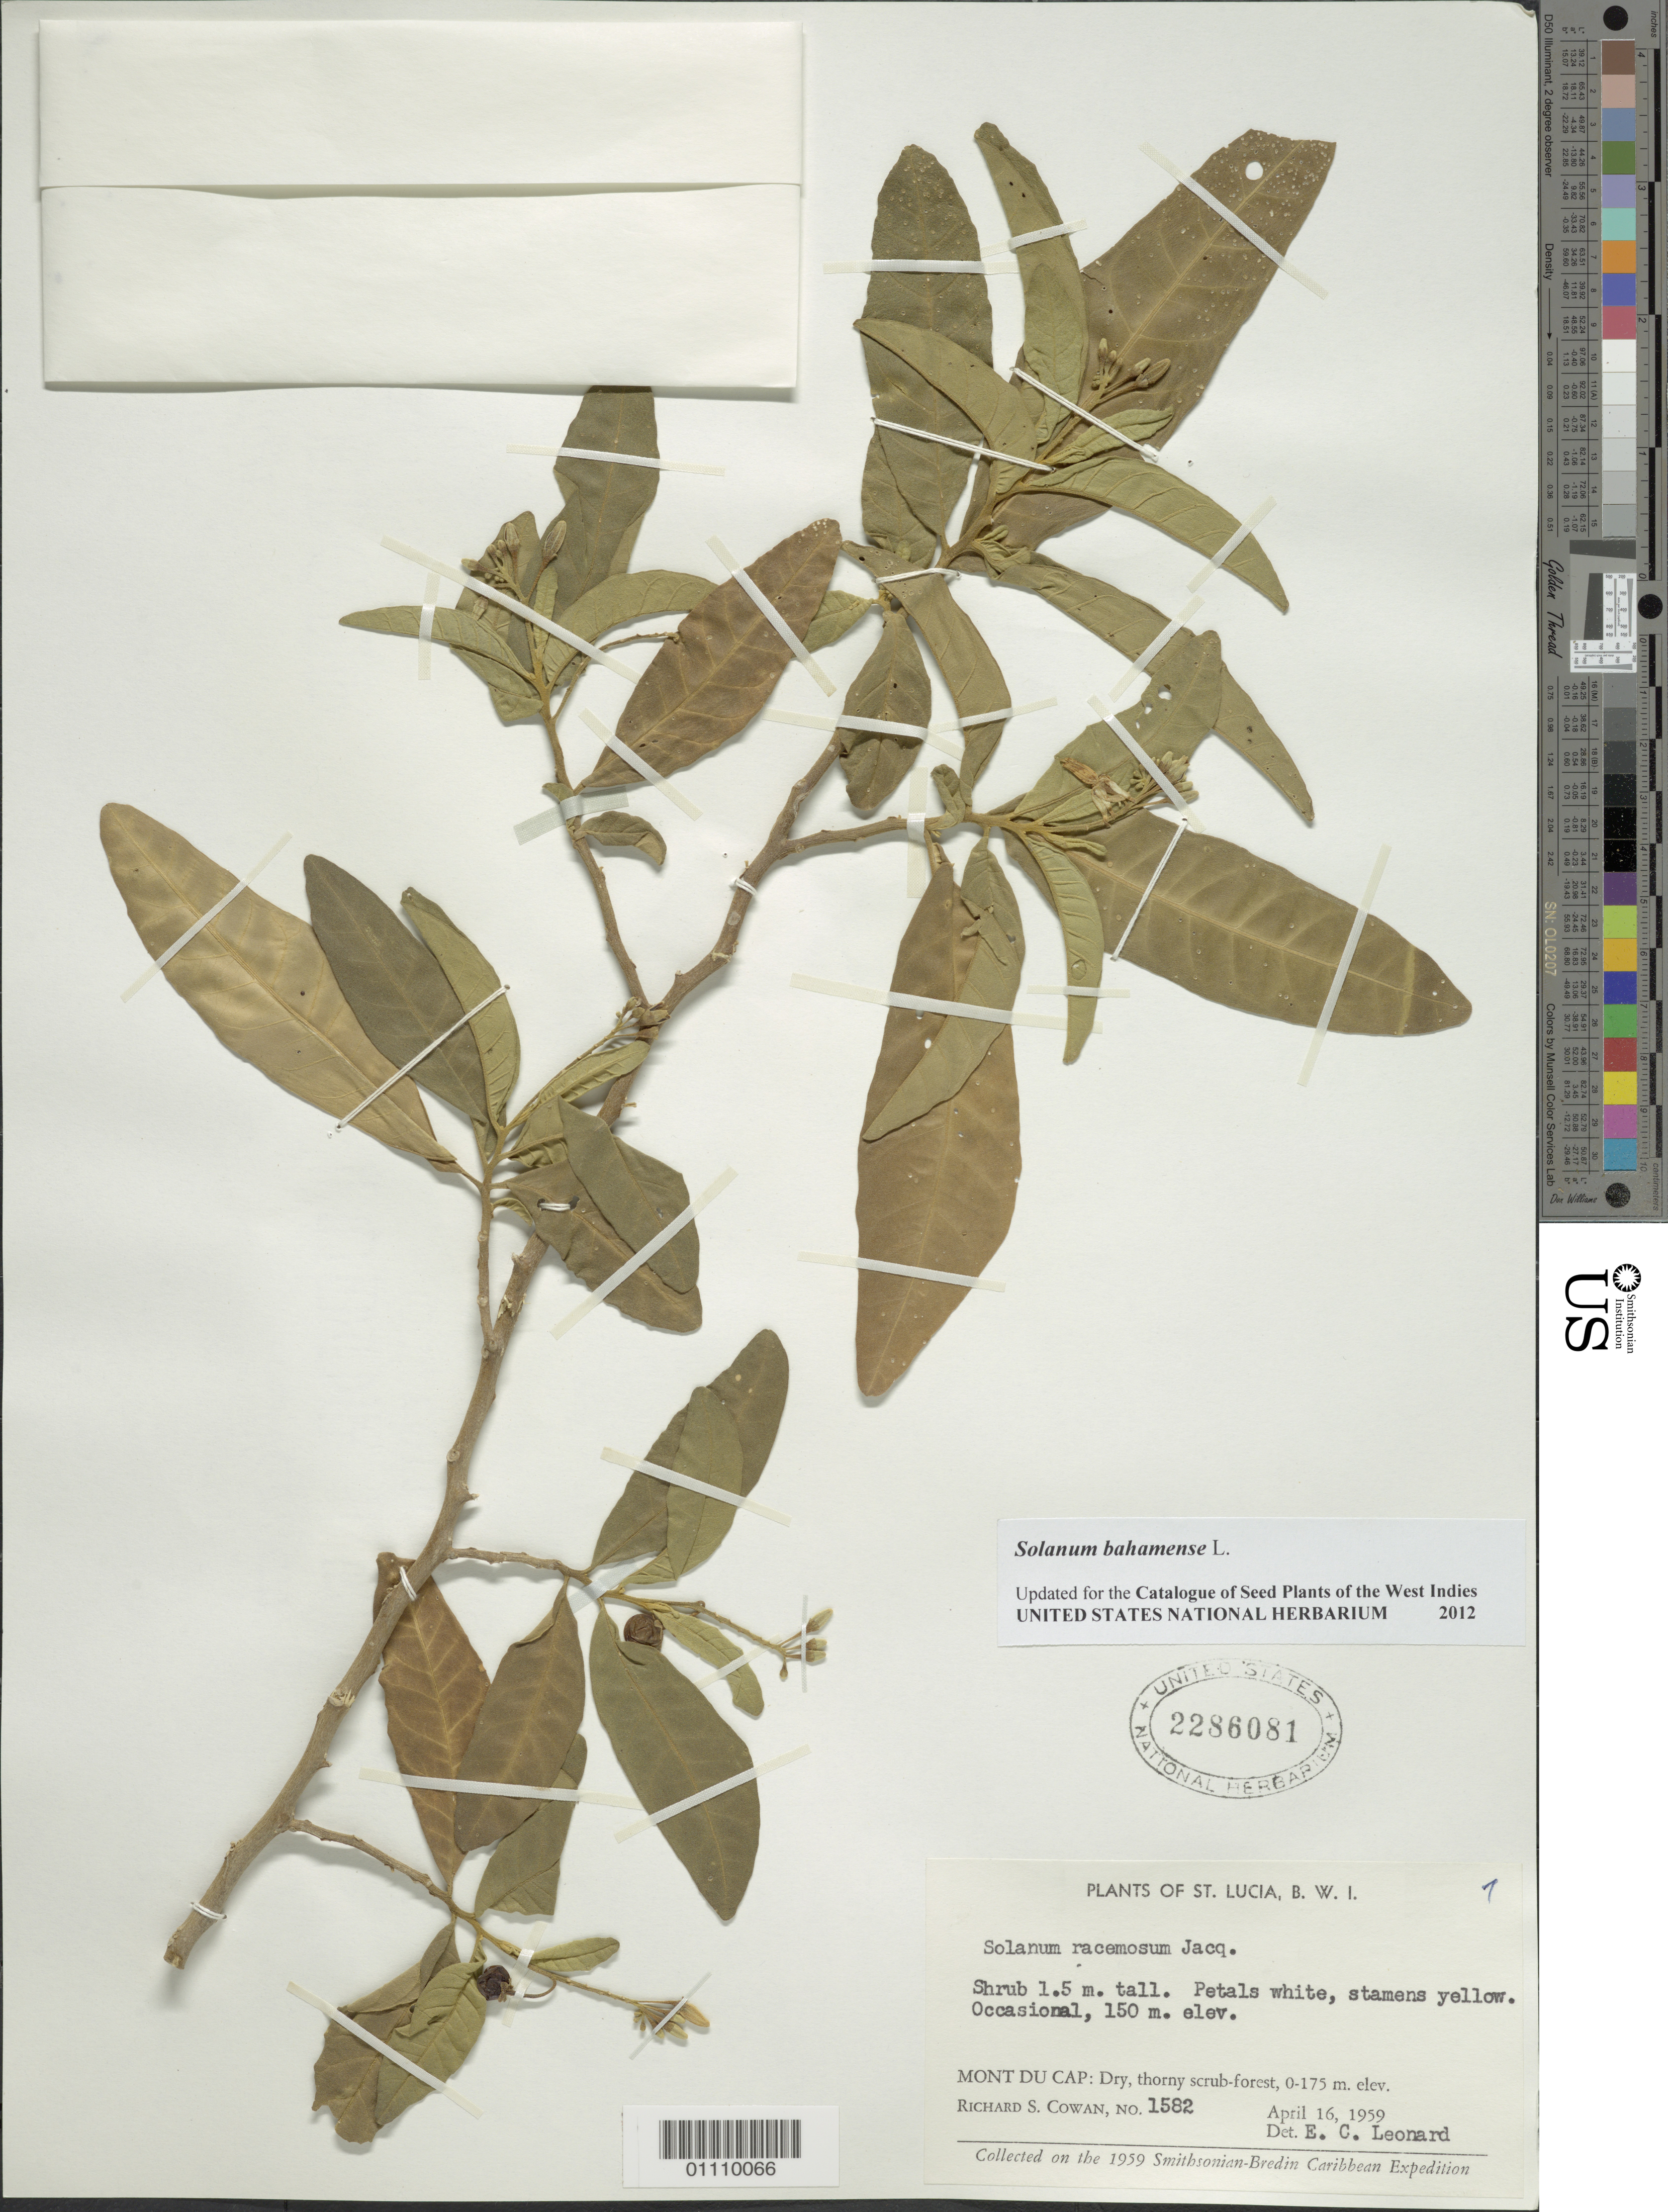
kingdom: Plantae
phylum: Tracheophyta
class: Magnoliopsida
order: Solanales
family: Solanaceae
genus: Solanum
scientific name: Solanum bahamense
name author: L.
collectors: R. S. Cowan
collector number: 1582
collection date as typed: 16 Apr 1959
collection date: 1959-04-16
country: St. Lucia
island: St. Lucia I.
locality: Mont Du Cap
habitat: Dry, thorny scrub forest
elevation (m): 150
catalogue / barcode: US 2286081